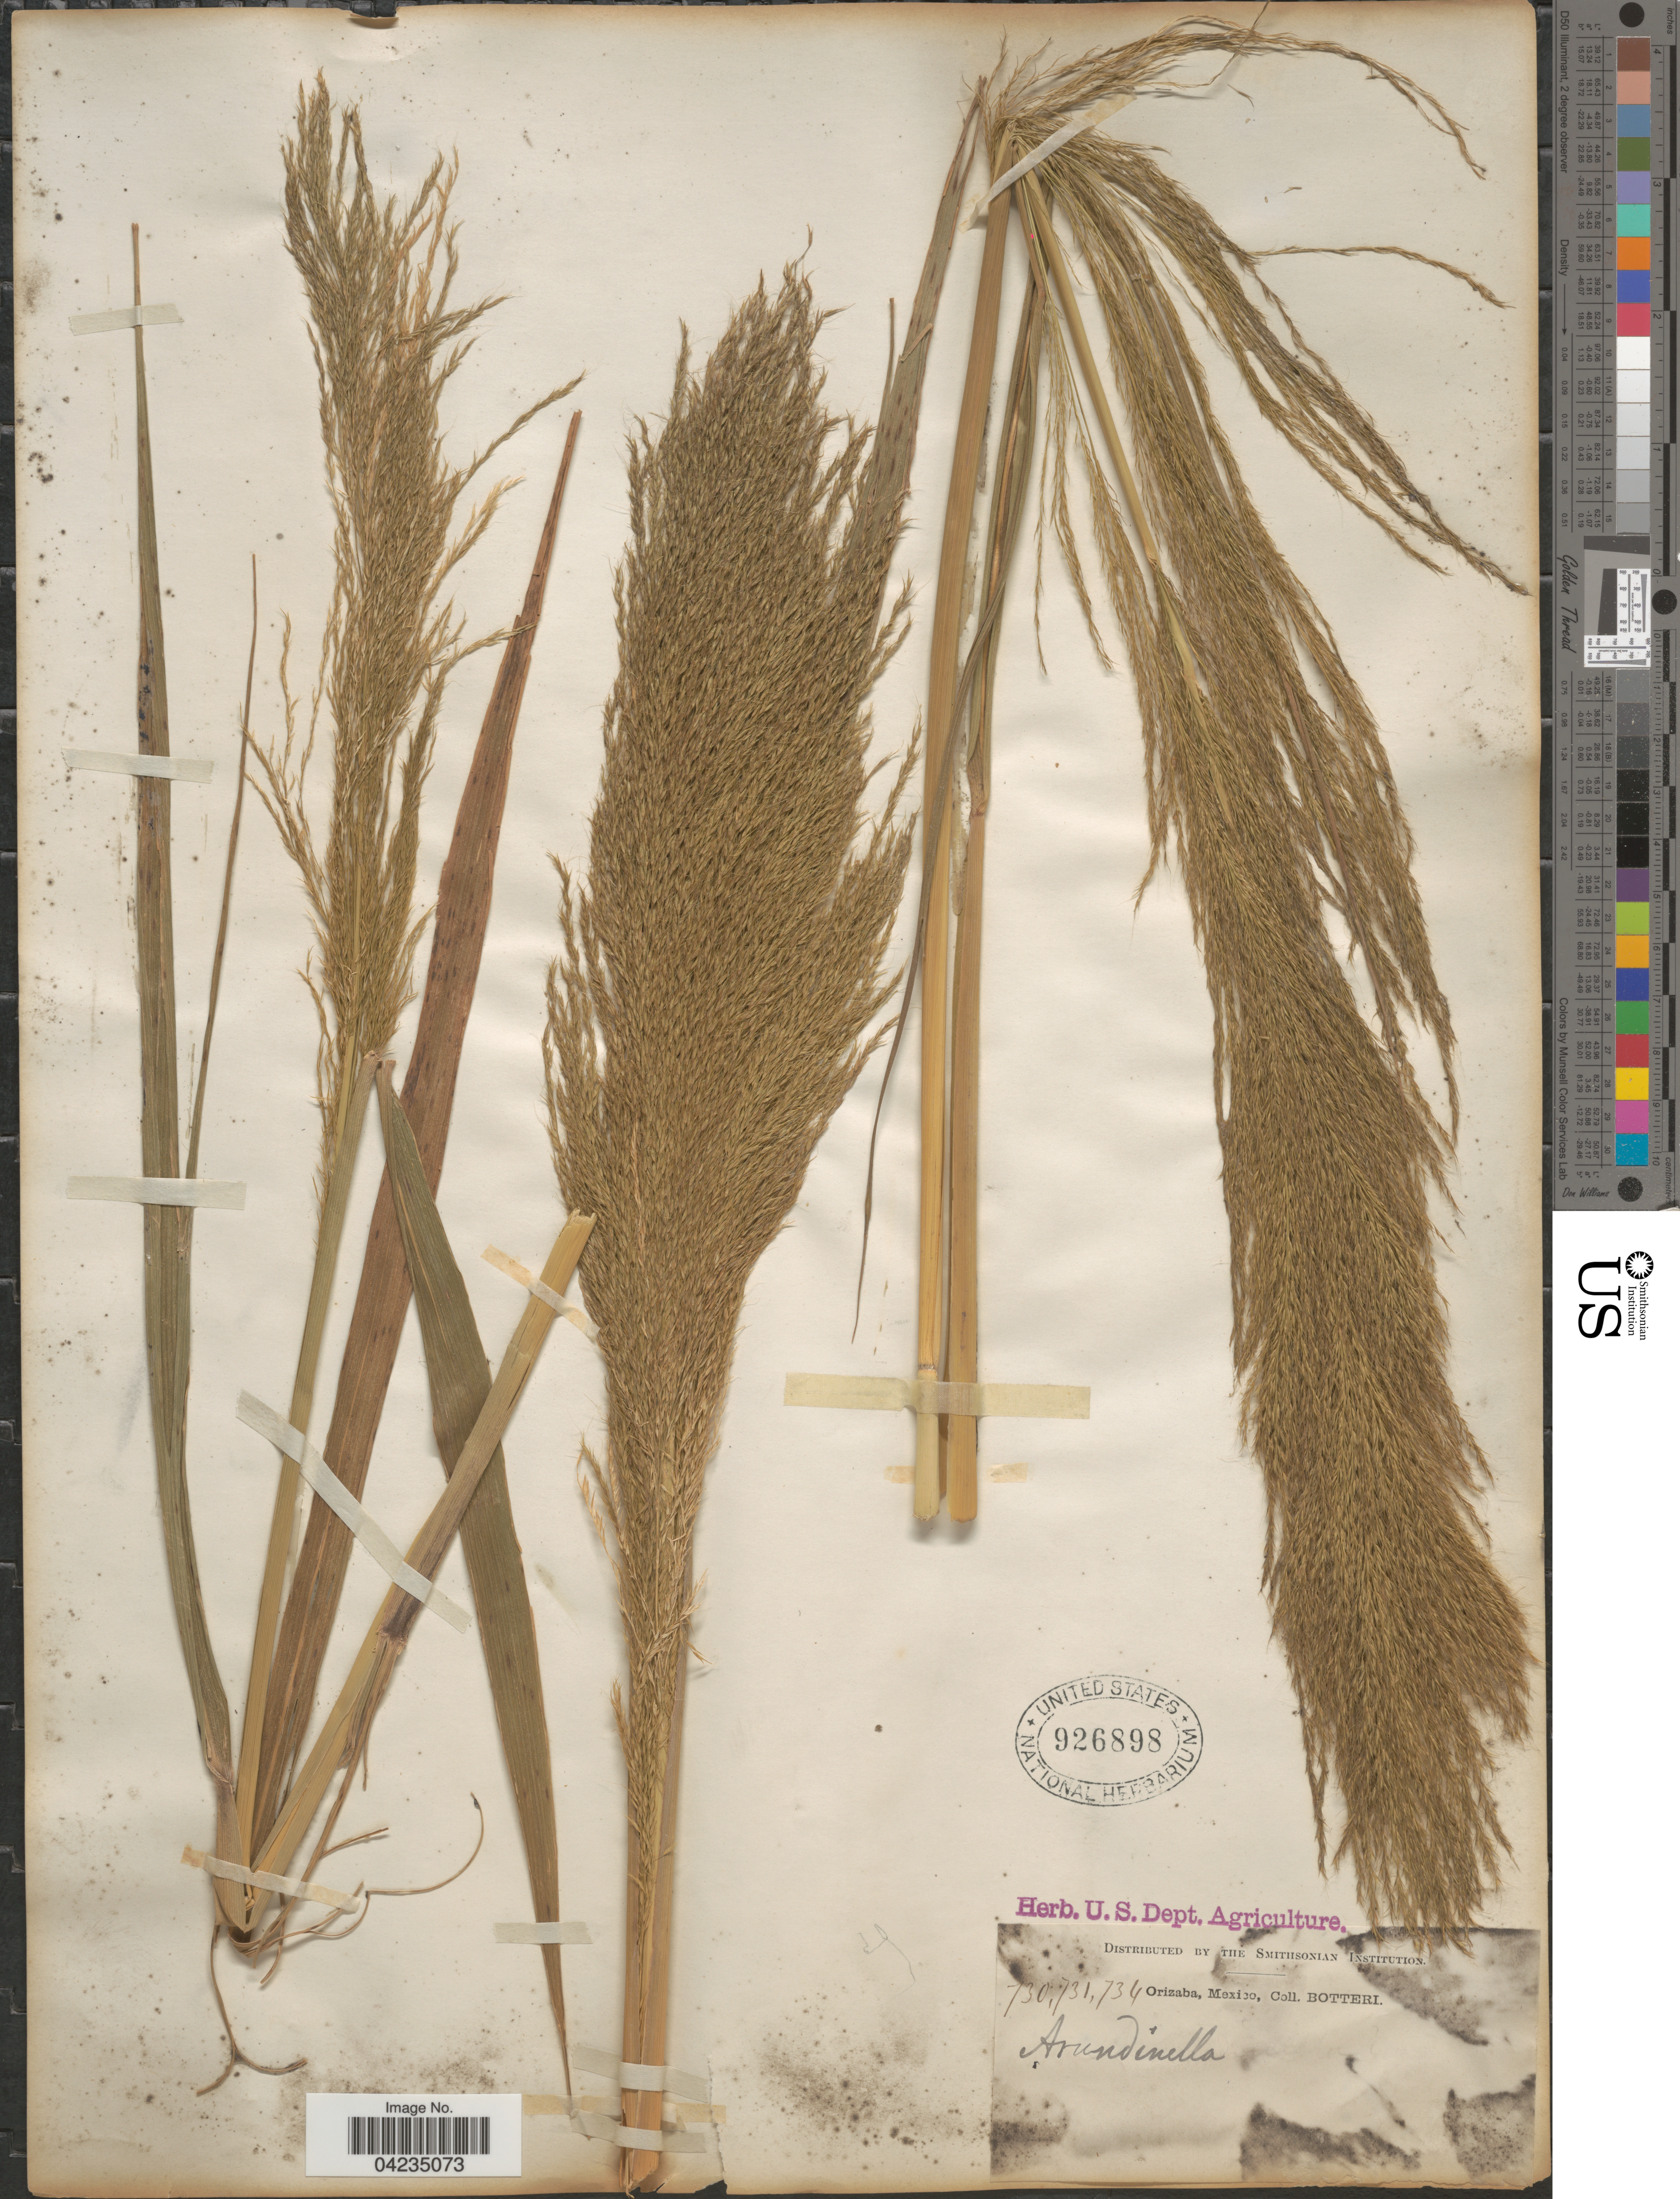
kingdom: Plantae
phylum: Tracheophyta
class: Liliopsida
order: Poales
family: Poaceae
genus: Arundinella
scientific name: Arundinella deppeana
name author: Nees ex Steud.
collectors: -. Botteri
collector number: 730/731/734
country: Mexico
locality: Orizaba.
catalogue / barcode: US 926898